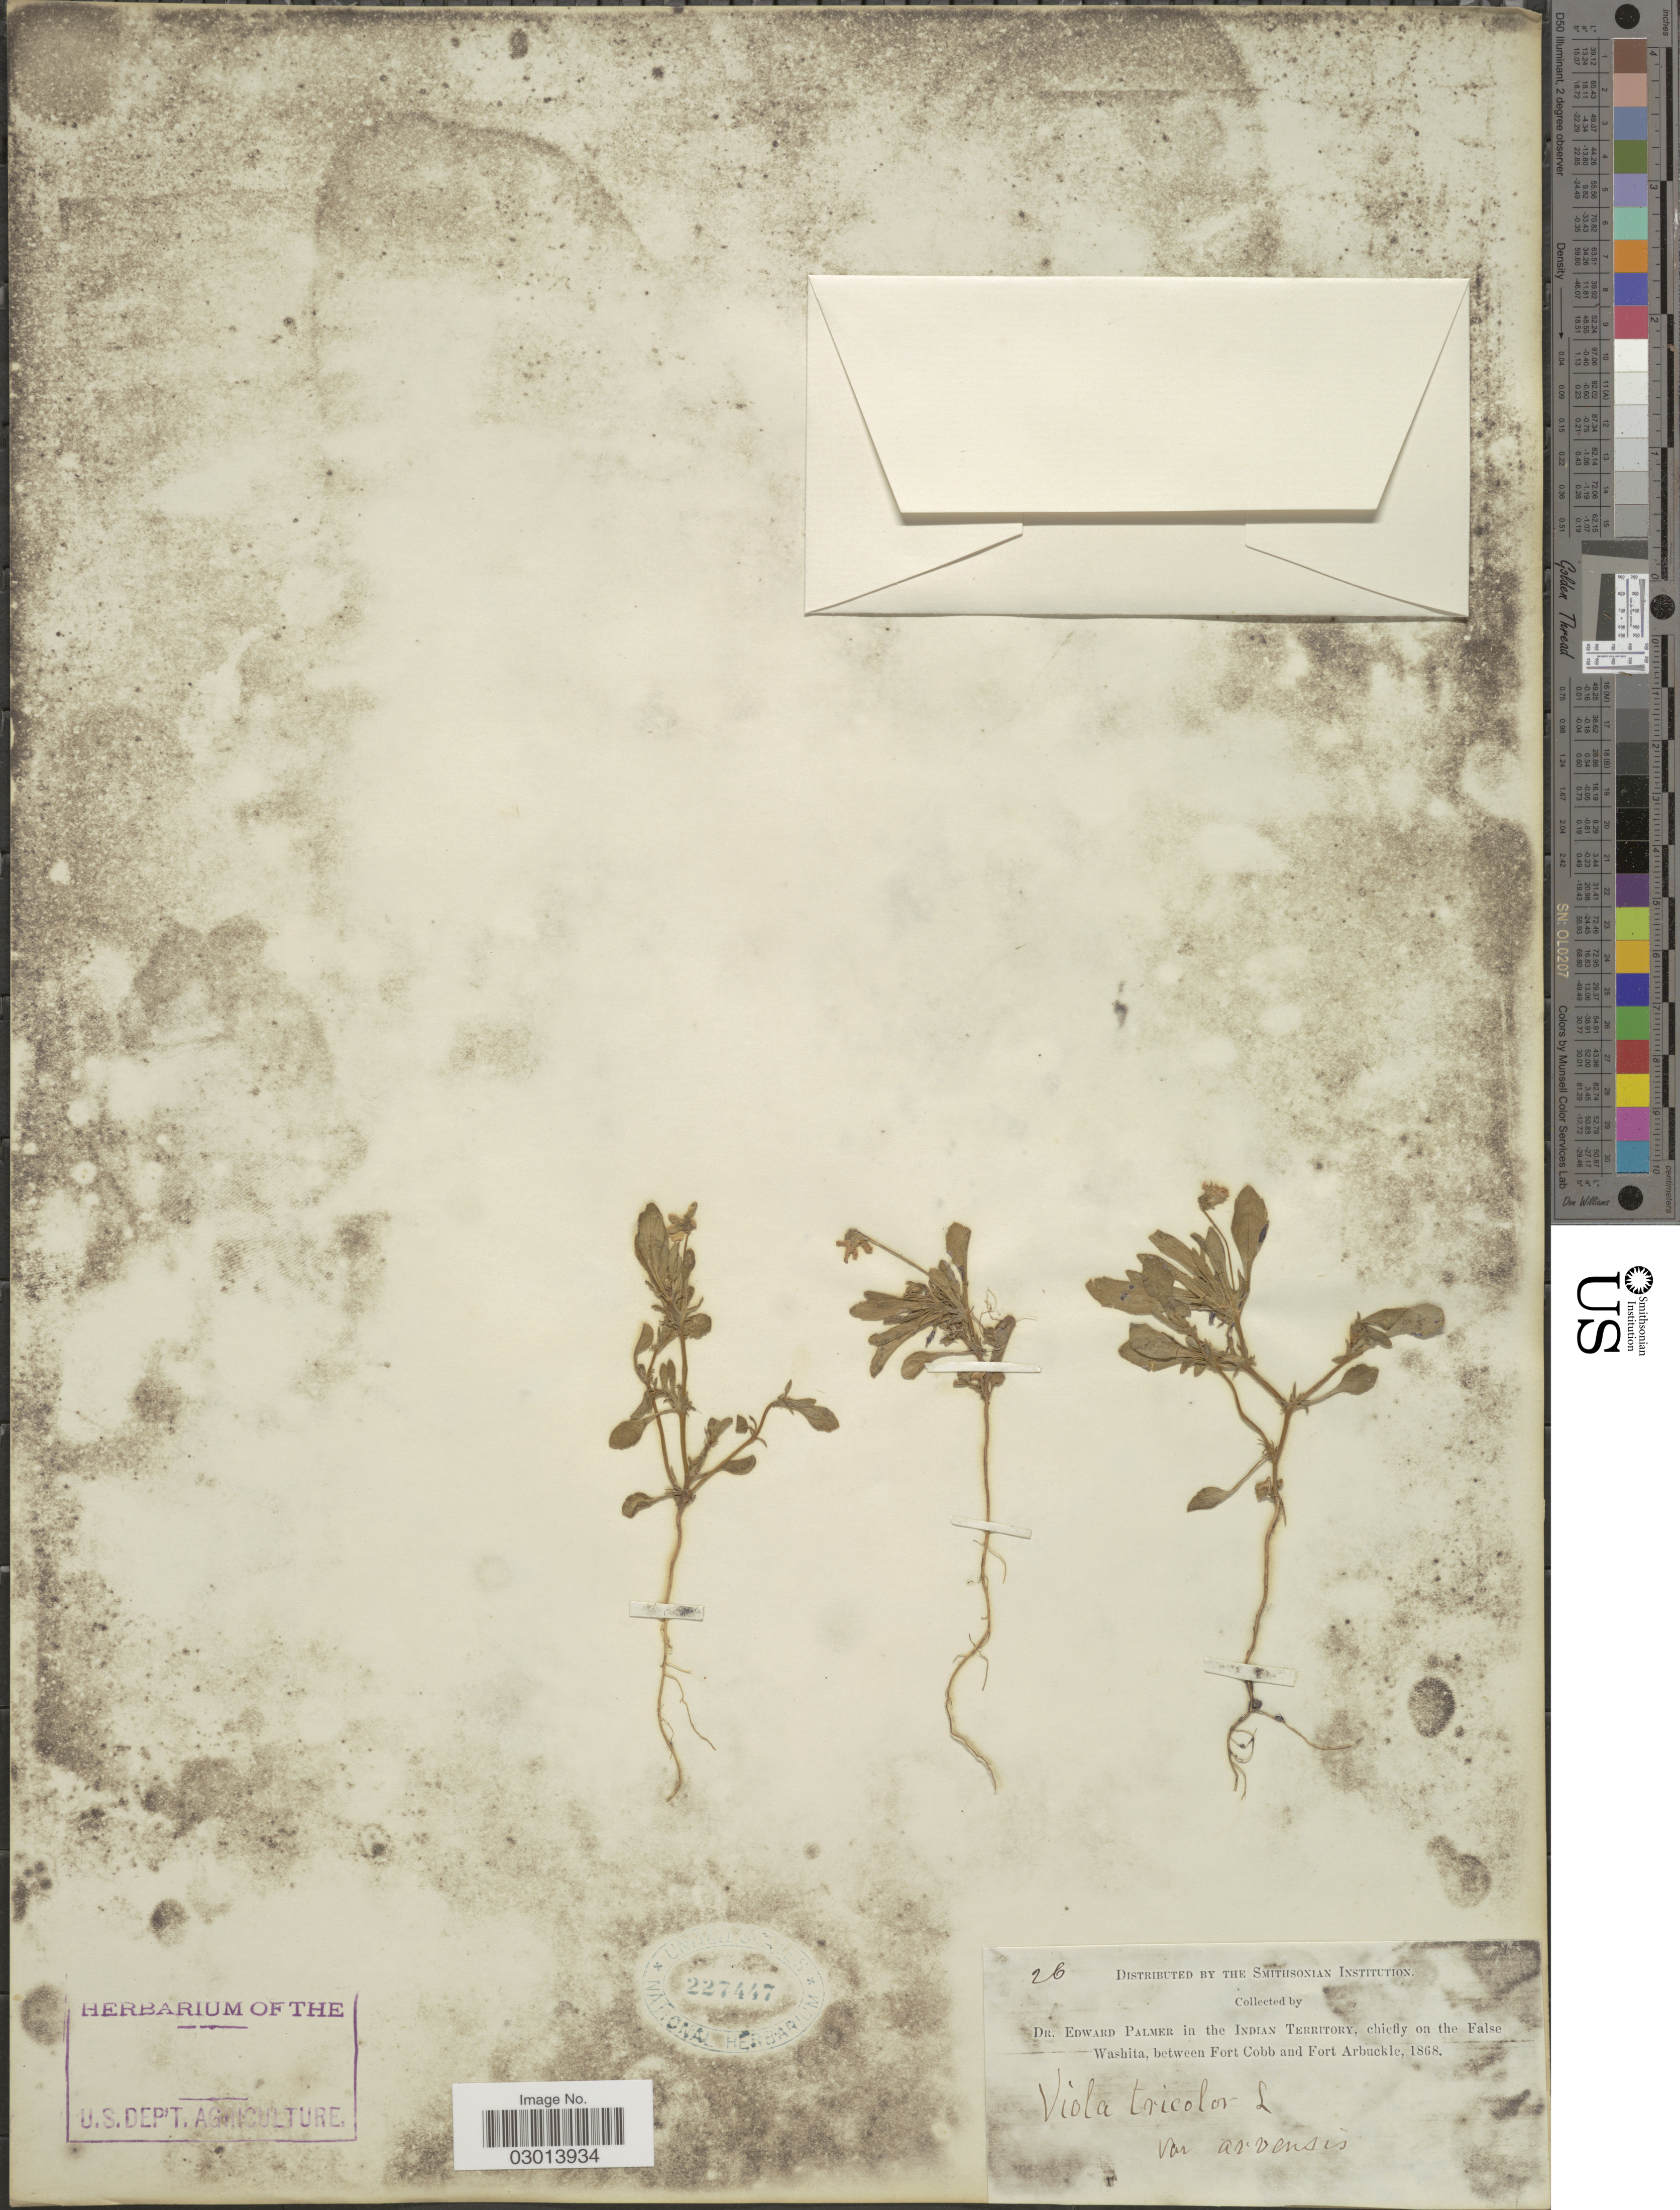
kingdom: Plantae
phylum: Tracheophyta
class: Magnoliopsida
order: Malpighiales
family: Violaceae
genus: Viola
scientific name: Viola rafinesquei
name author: Greene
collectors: E. Palmer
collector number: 26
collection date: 1868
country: United States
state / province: Oklahoma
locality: In the Indian Territory, chiefly on the False Washita, between Fort Cobb and Fort Arbuckle.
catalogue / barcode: US 227447